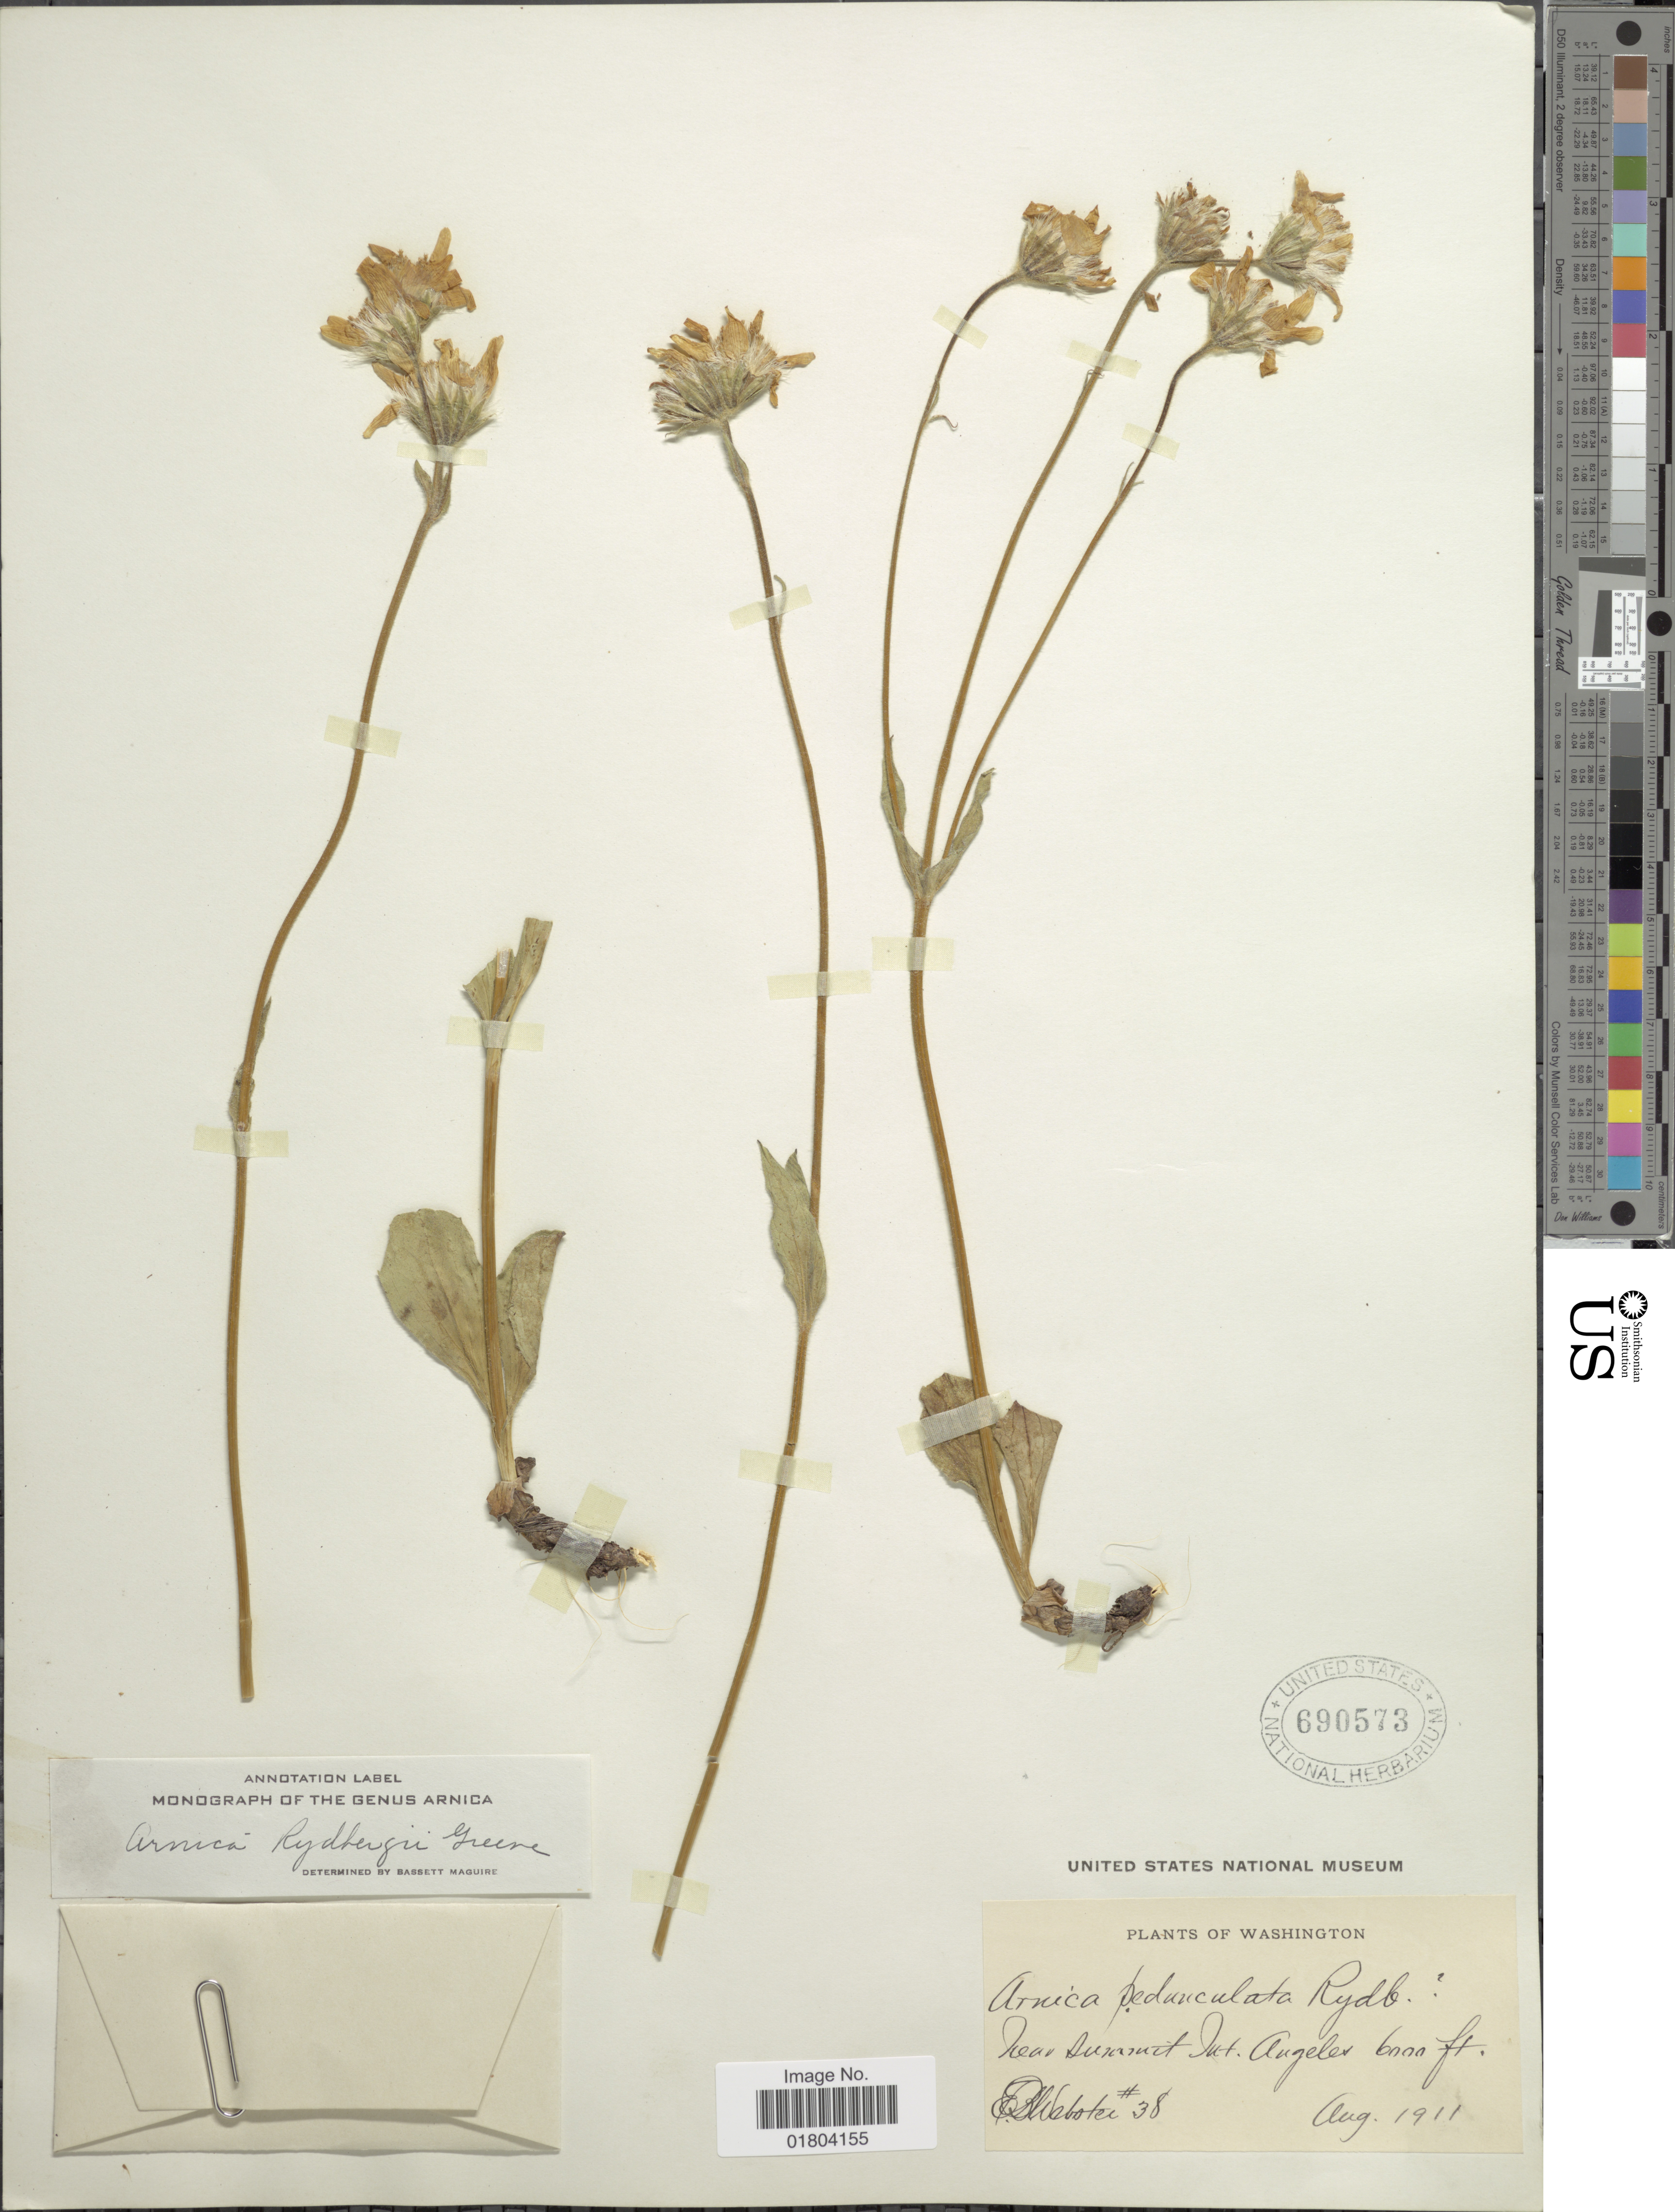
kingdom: Plantae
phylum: Tracheophyta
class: Magnoliopsida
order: Asterales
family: Asteraceae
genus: Arnica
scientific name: Arnica rydbergii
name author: Greene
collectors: E. B. Webster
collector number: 38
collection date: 1911-08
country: United States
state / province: Washington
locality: Near Summit Mt Angeles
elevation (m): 1829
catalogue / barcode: US 690573